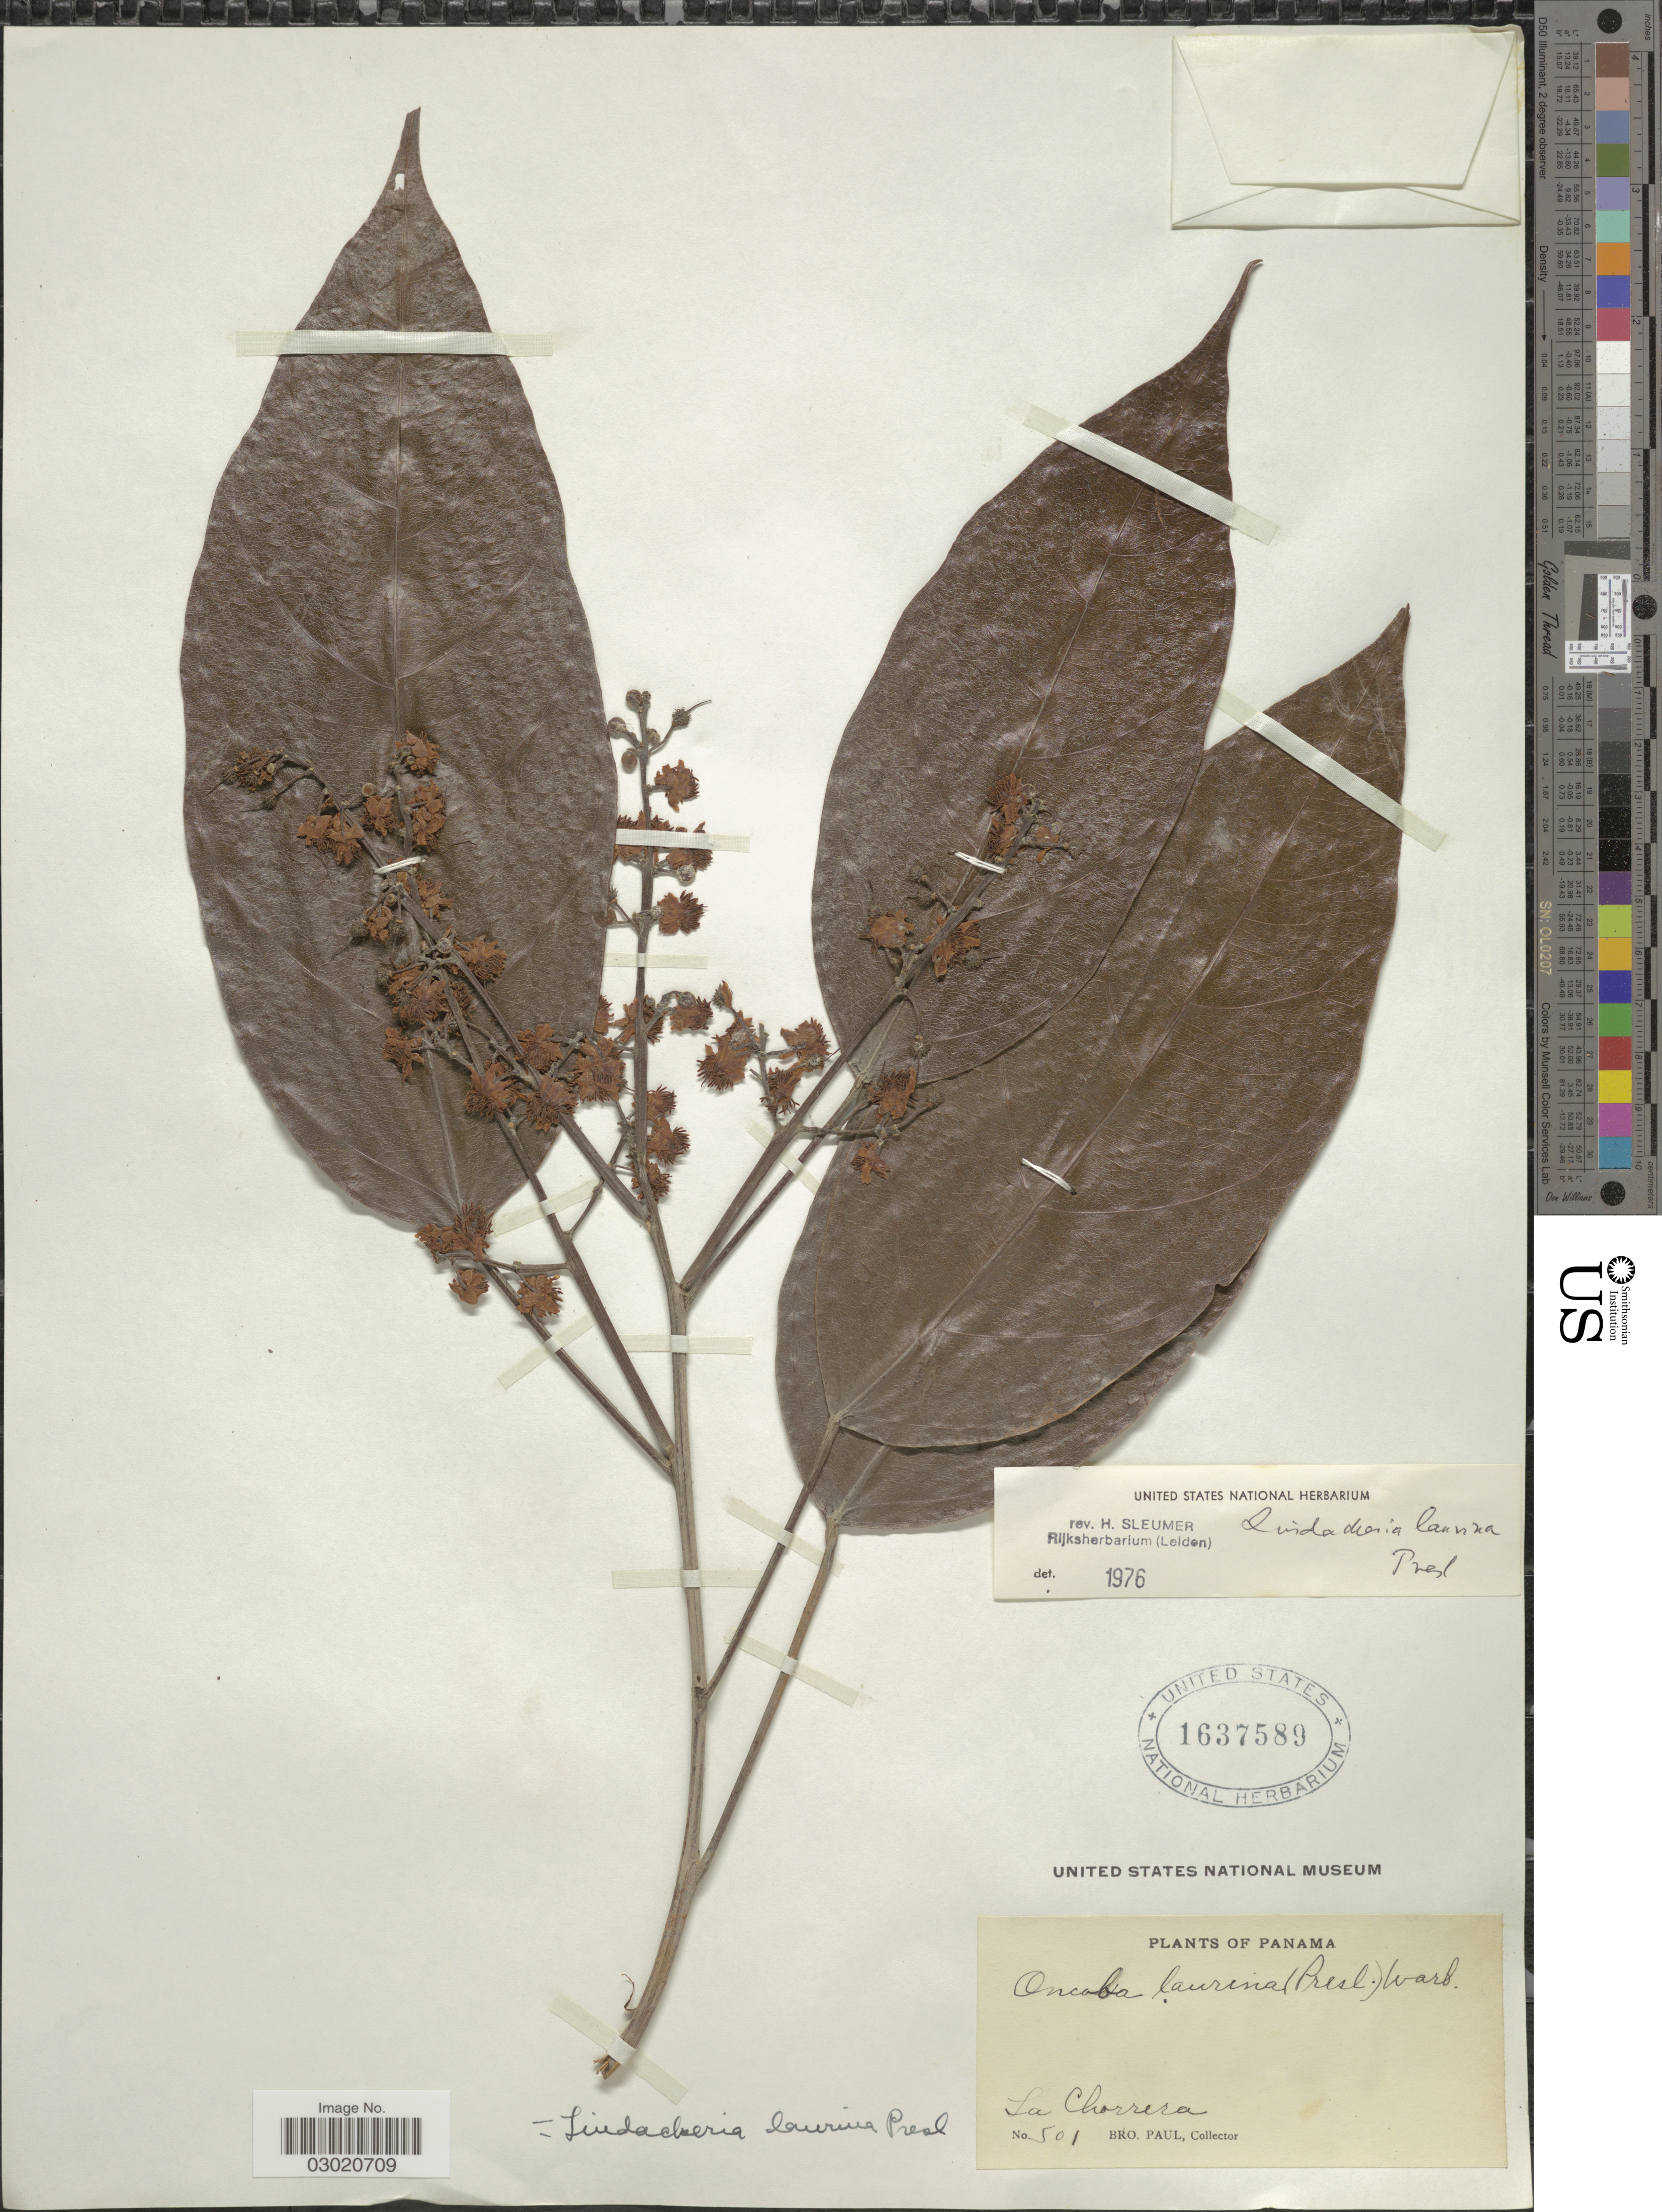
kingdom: Plantae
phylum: Tracheophyta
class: Magnoliopsida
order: Malpighiales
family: Achariaceae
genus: Lindackeria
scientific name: Lindackeria laurina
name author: C. Presl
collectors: B. Paul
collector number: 501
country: Panama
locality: La Chorrera.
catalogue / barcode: US 1637589